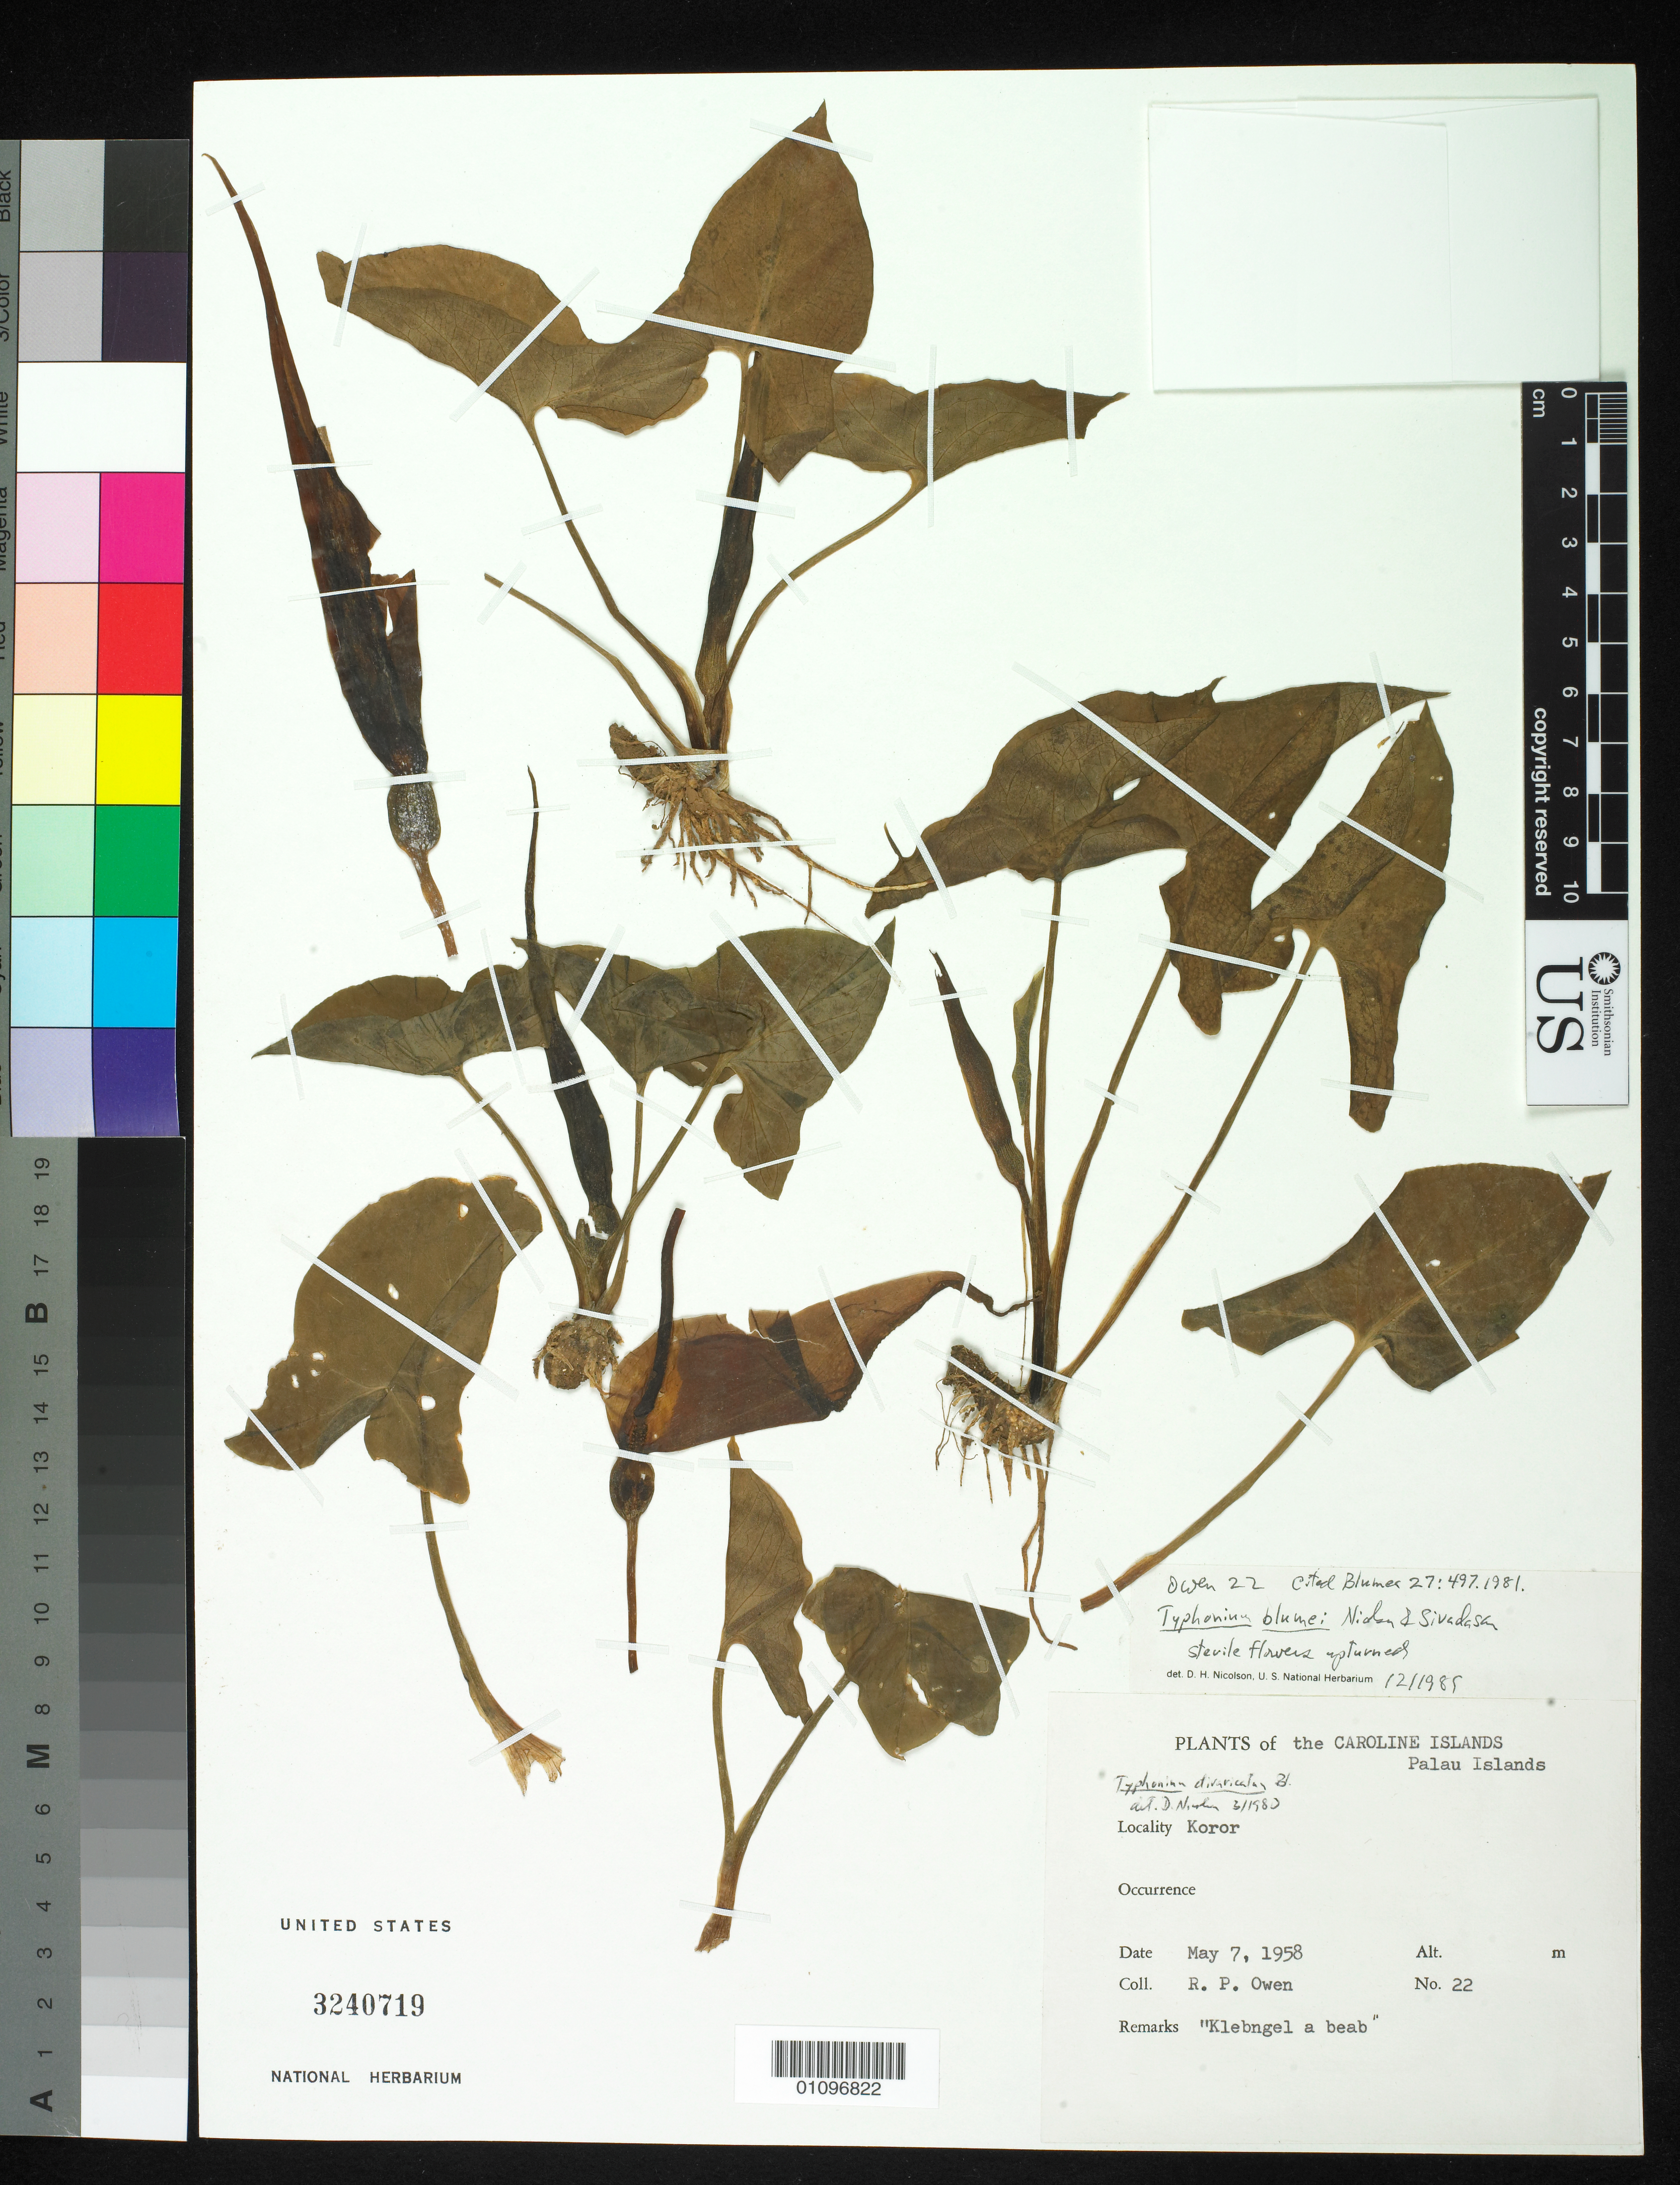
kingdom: Plantae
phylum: Tracheophyta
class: Liliopsida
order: Alismatales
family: Araceae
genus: Typhonium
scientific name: Typhonium blumei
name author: Nicolson & Sivad.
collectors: R. Owen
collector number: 22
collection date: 1958-05-07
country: Palau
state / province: Koror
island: Oreor (Koror)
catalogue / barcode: US 3240719